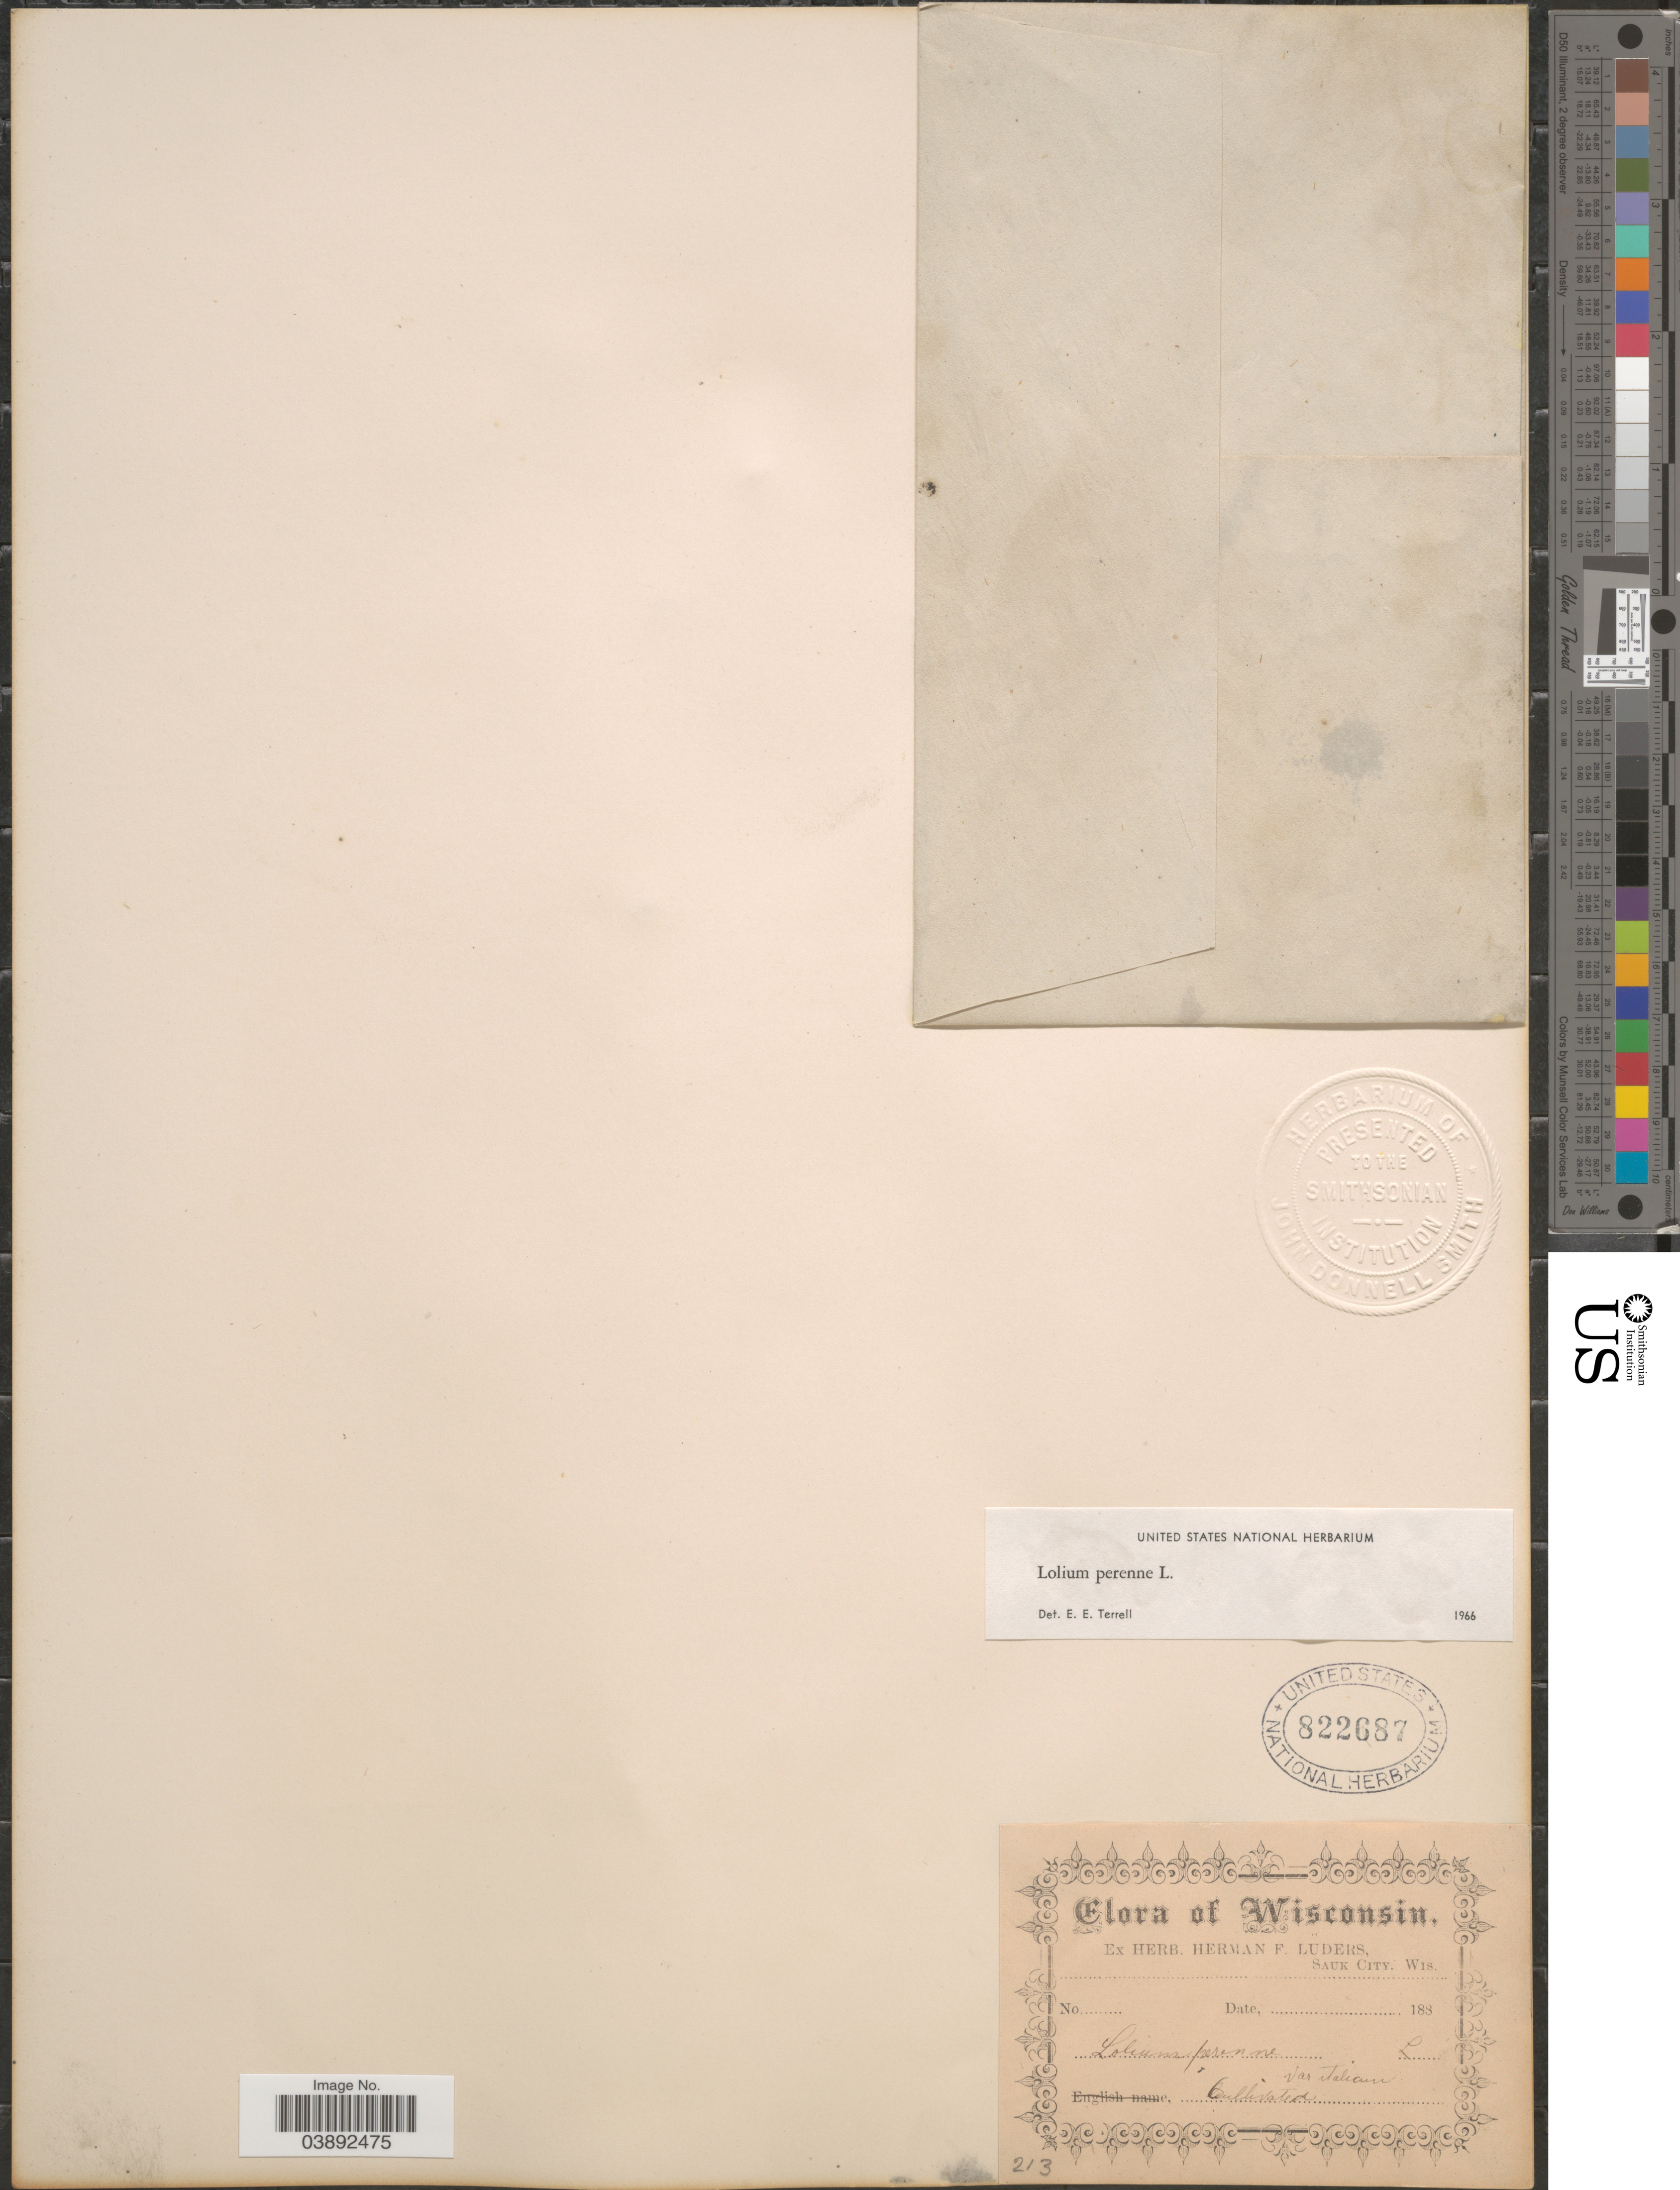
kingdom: Plantae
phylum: Tracheophyta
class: Liliopsida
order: Poales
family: Poaceae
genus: Lolium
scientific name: Lolium perenne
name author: L.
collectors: ex herb. Herman F. Luders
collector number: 213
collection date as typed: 188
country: United States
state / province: Wisconsin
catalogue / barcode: US 822687